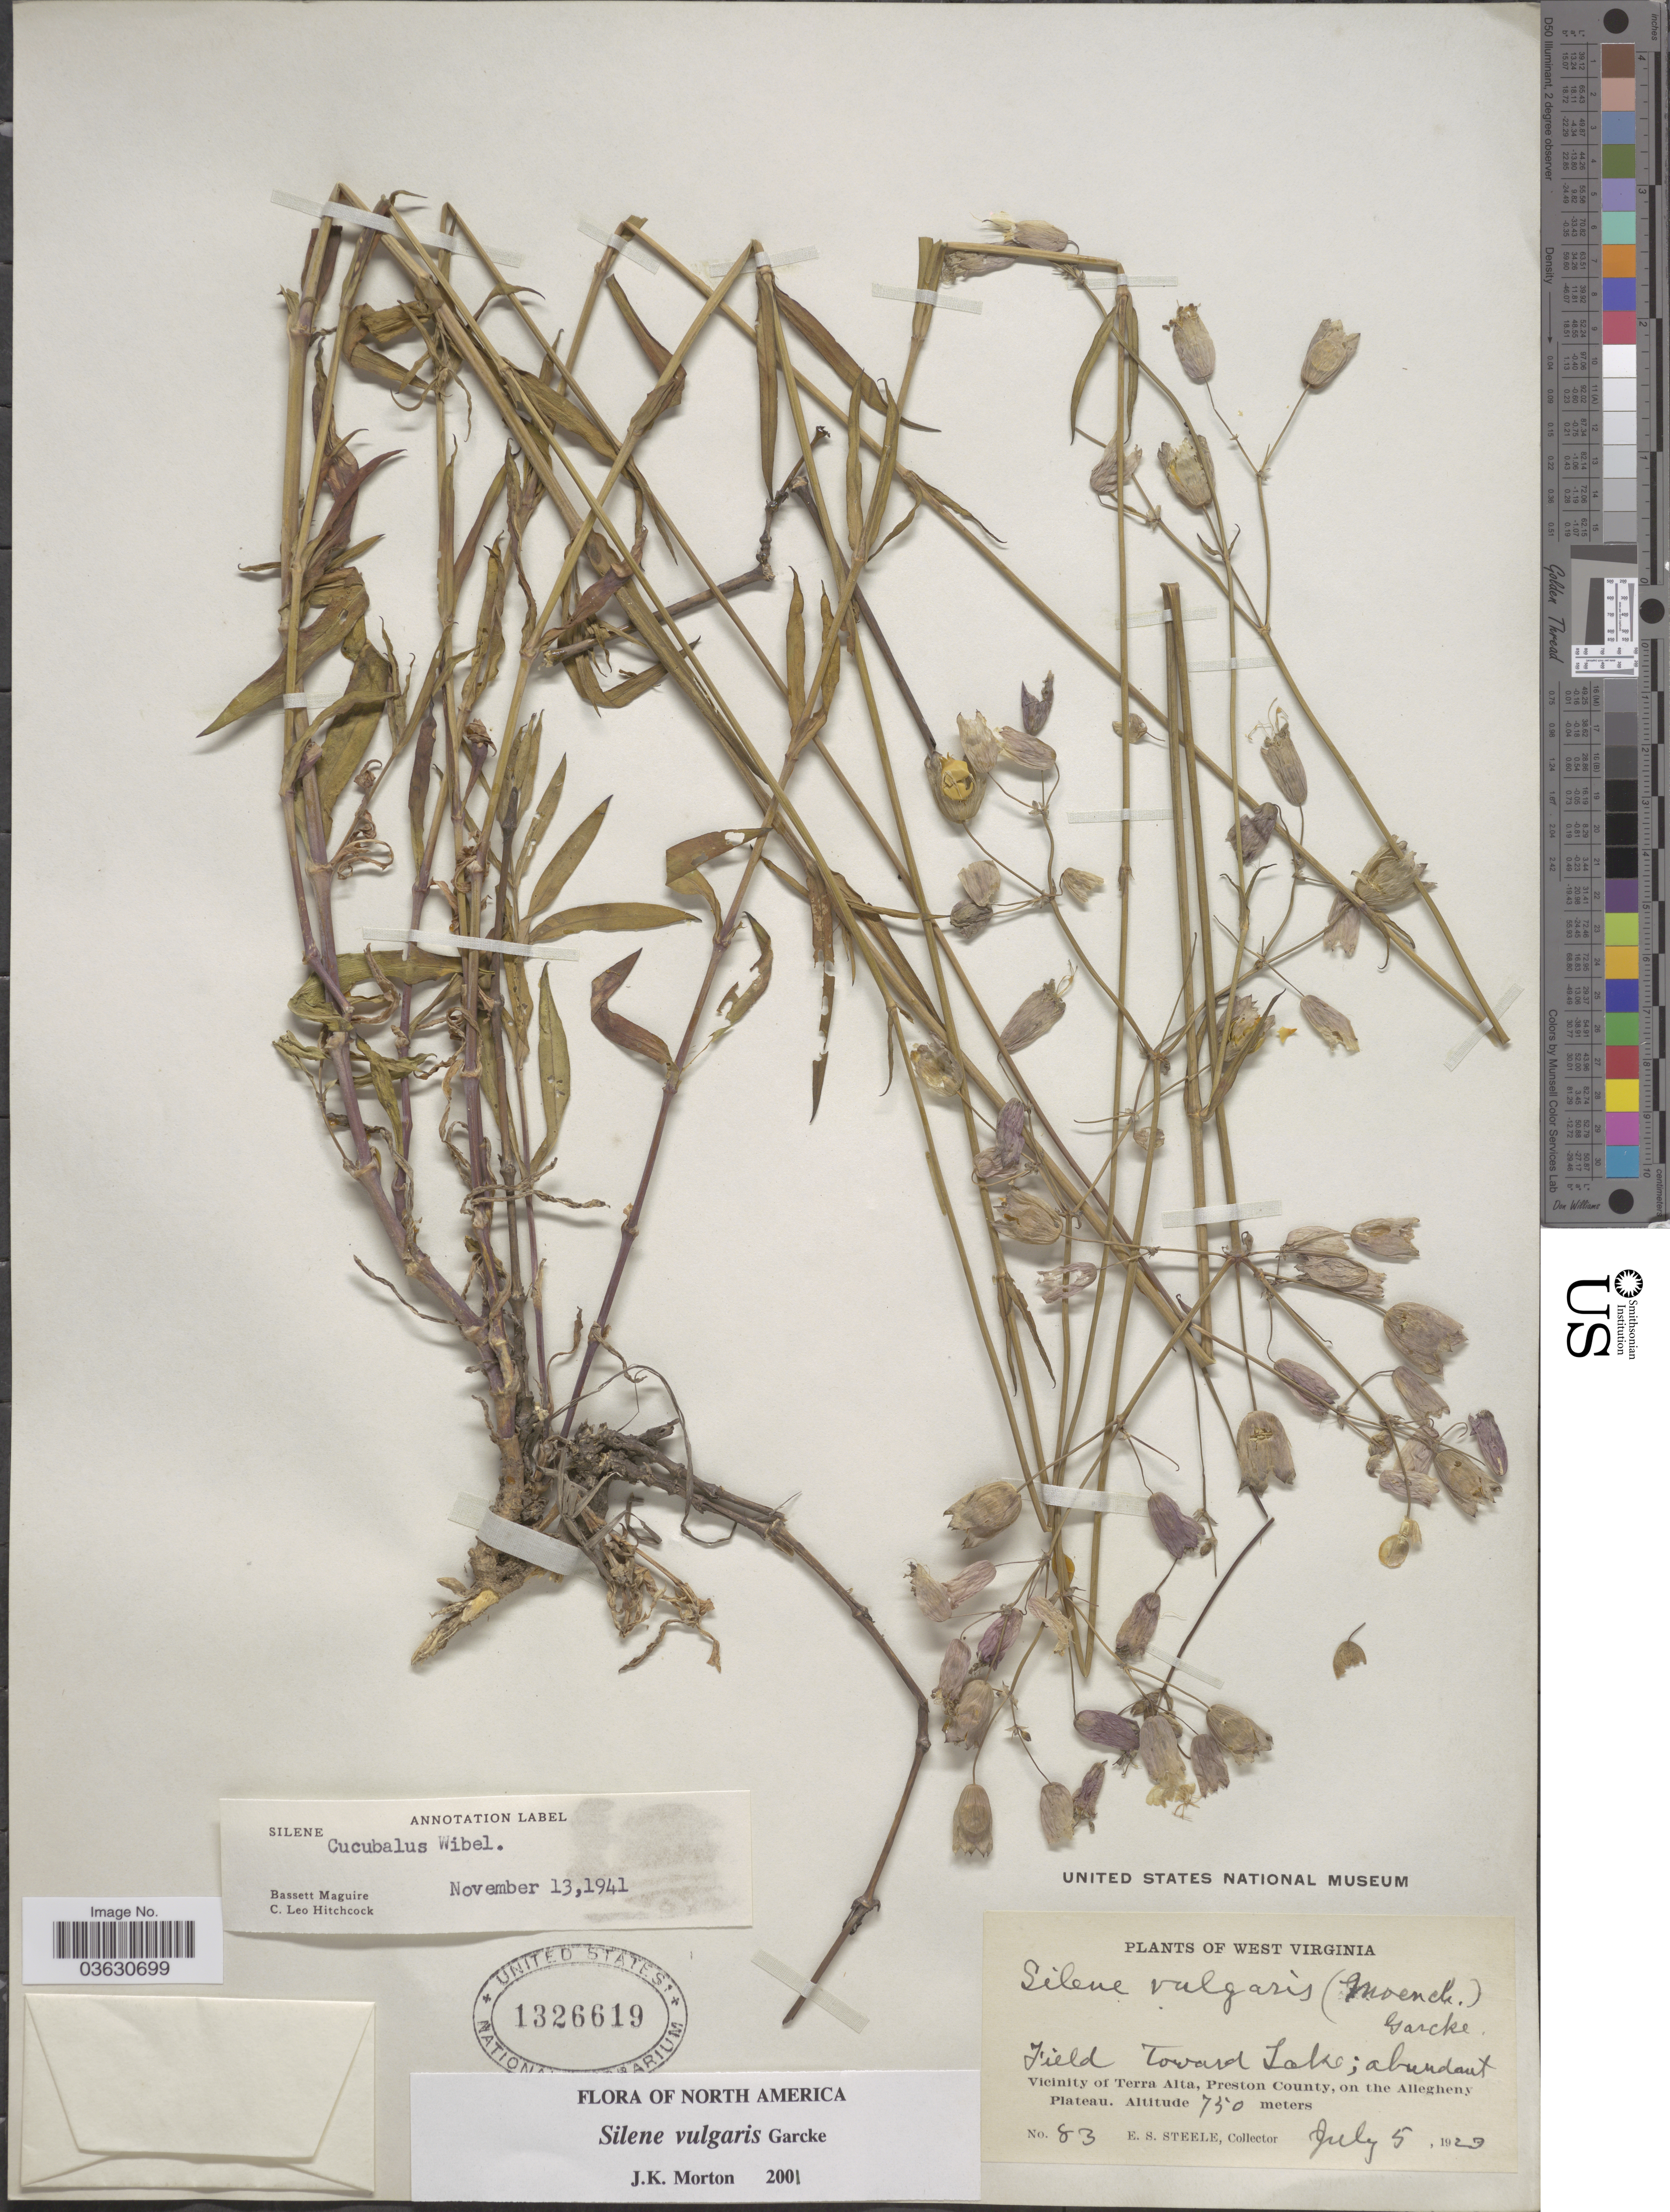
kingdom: Plantae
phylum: Tracheophyta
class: Magnoliopsida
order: Caryophyllales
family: Caryophyllaceae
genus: Silene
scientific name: Silene cucubalus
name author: L.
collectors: E. Steele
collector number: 83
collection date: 1923-07-05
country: United States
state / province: West Virginia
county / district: Preston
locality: Field Toward Lake; Vicinity of Terra Alta, Preston County, on the Allegheny Plateau.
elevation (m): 750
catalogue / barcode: US 1326619